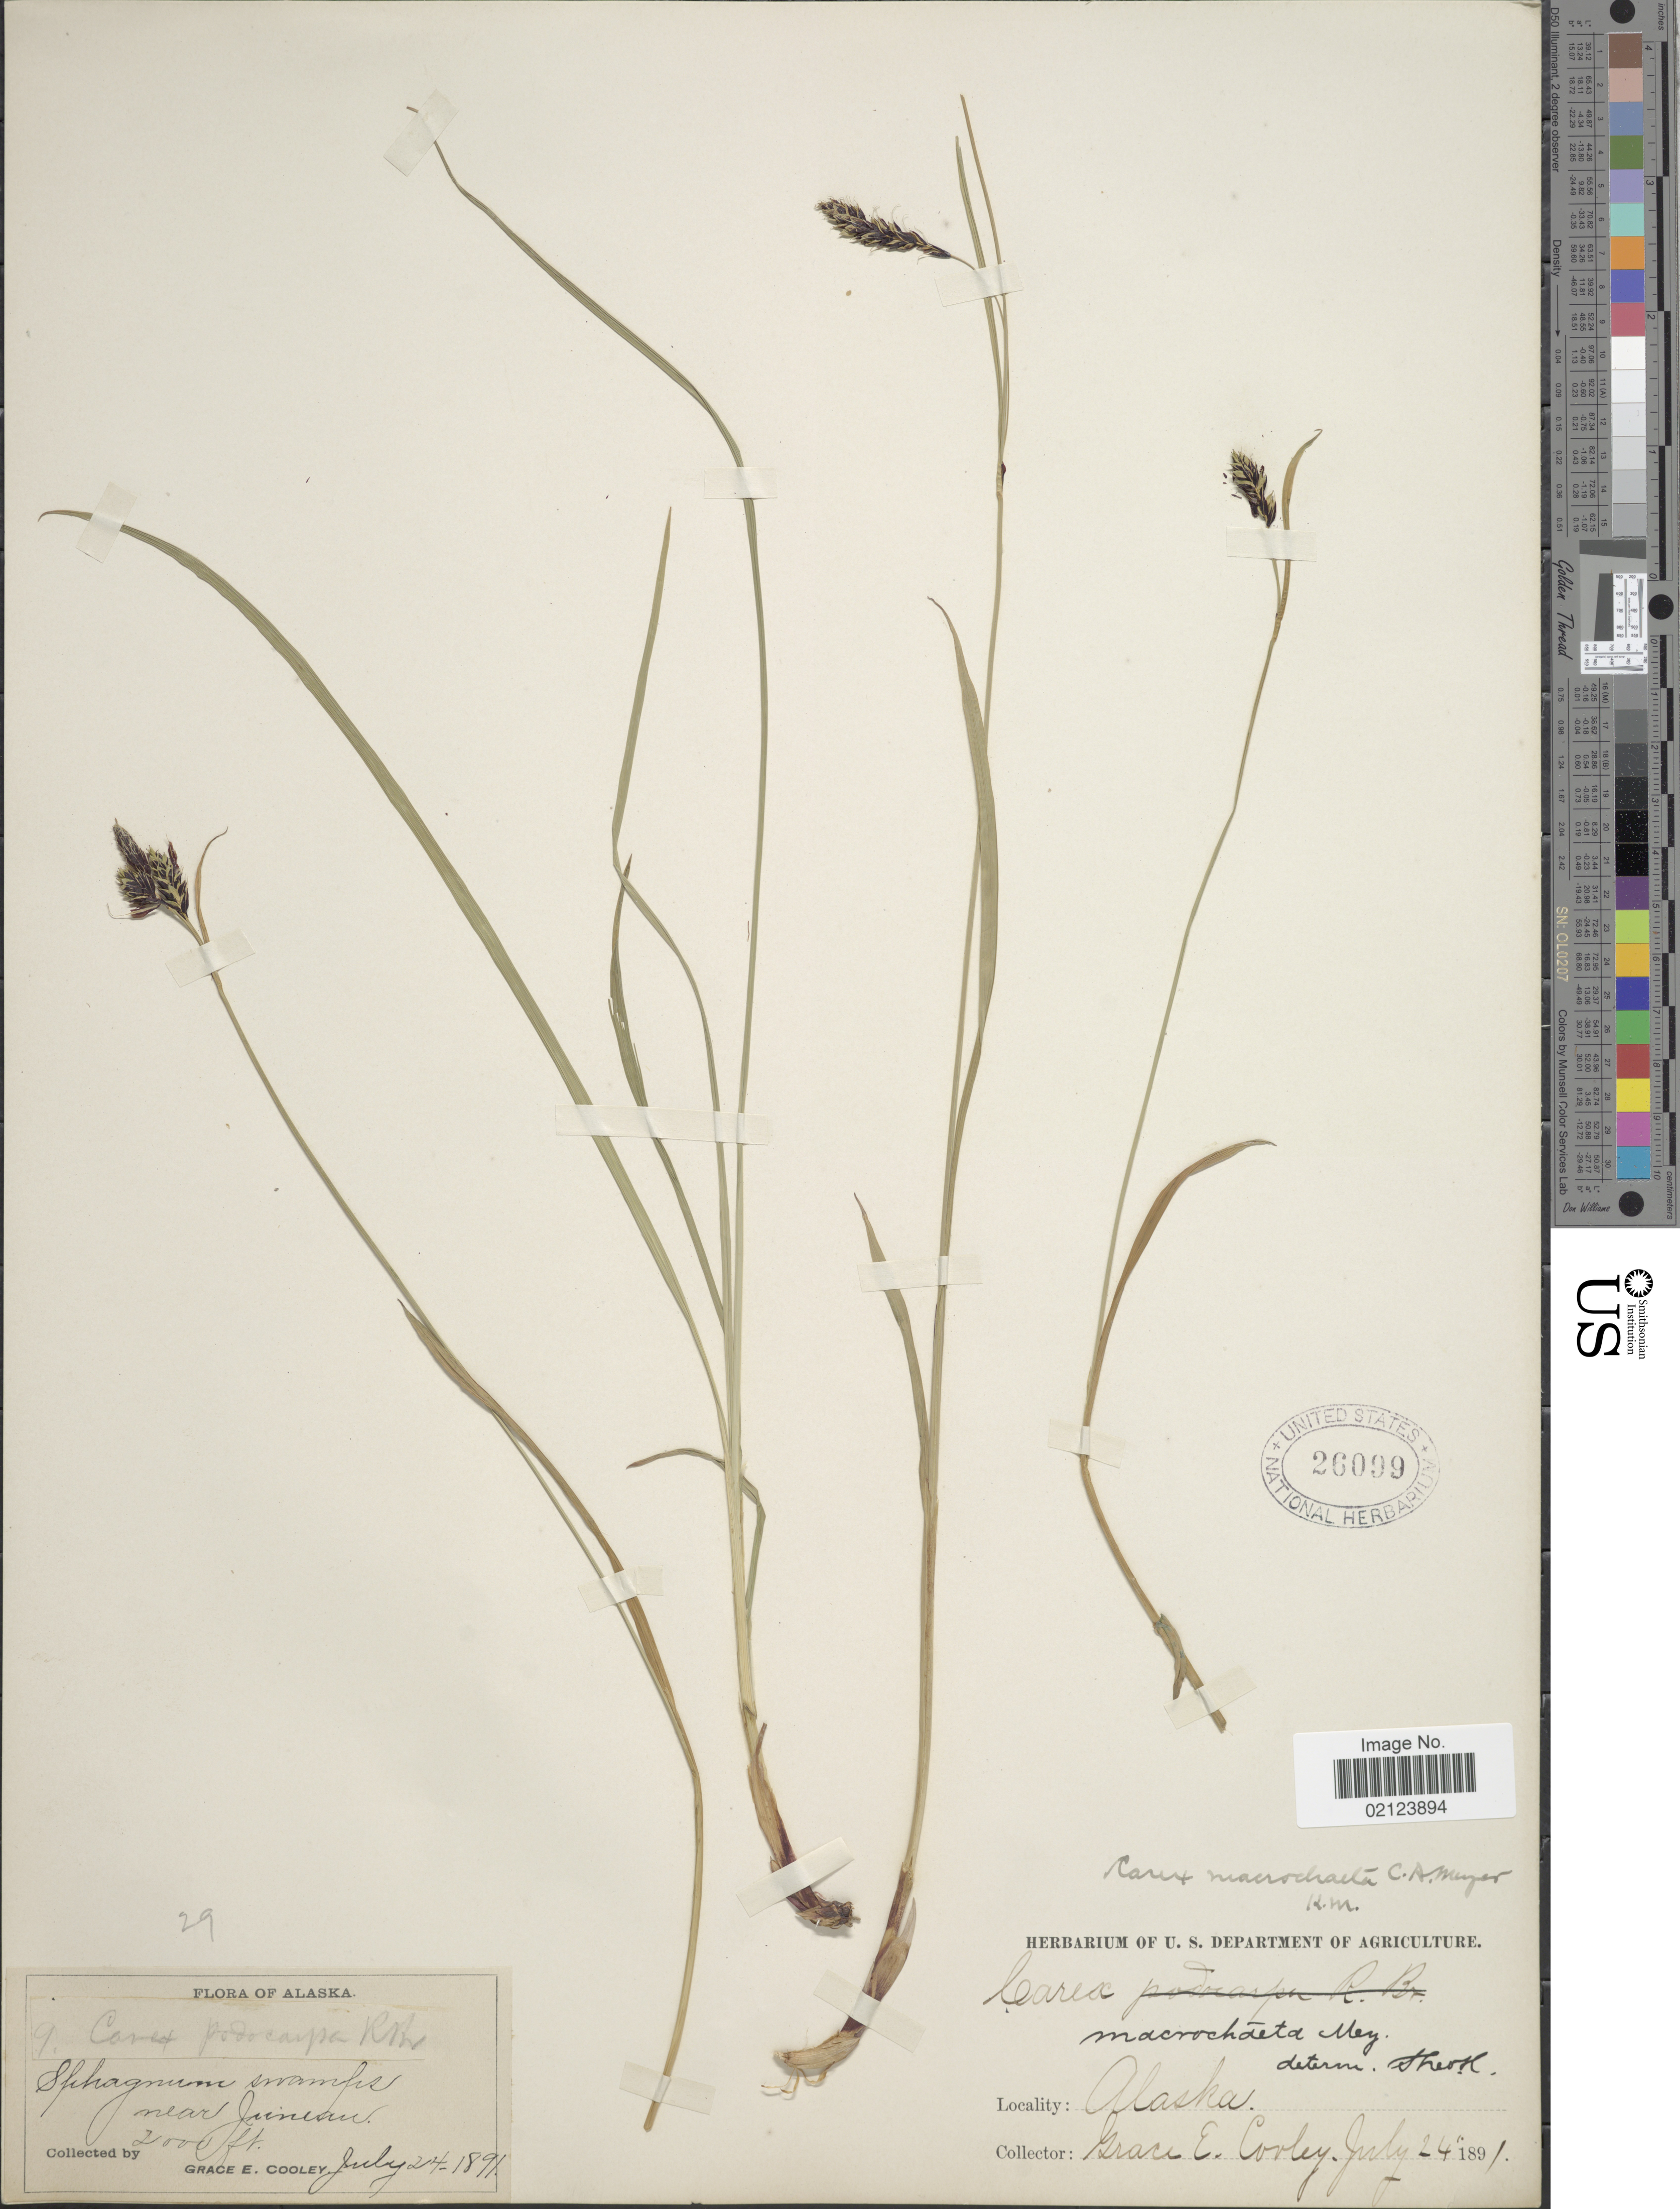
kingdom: Plantae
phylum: Tracheophyta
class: Liliopsida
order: Poales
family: Cyperaceae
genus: Carex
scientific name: Carex macrochaeta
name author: C.A. Mey.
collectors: G. E. Cooley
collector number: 9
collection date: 1891-07-24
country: United States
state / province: Alaska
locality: Sphagnum swamps near Juneau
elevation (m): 610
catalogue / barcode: US 26099